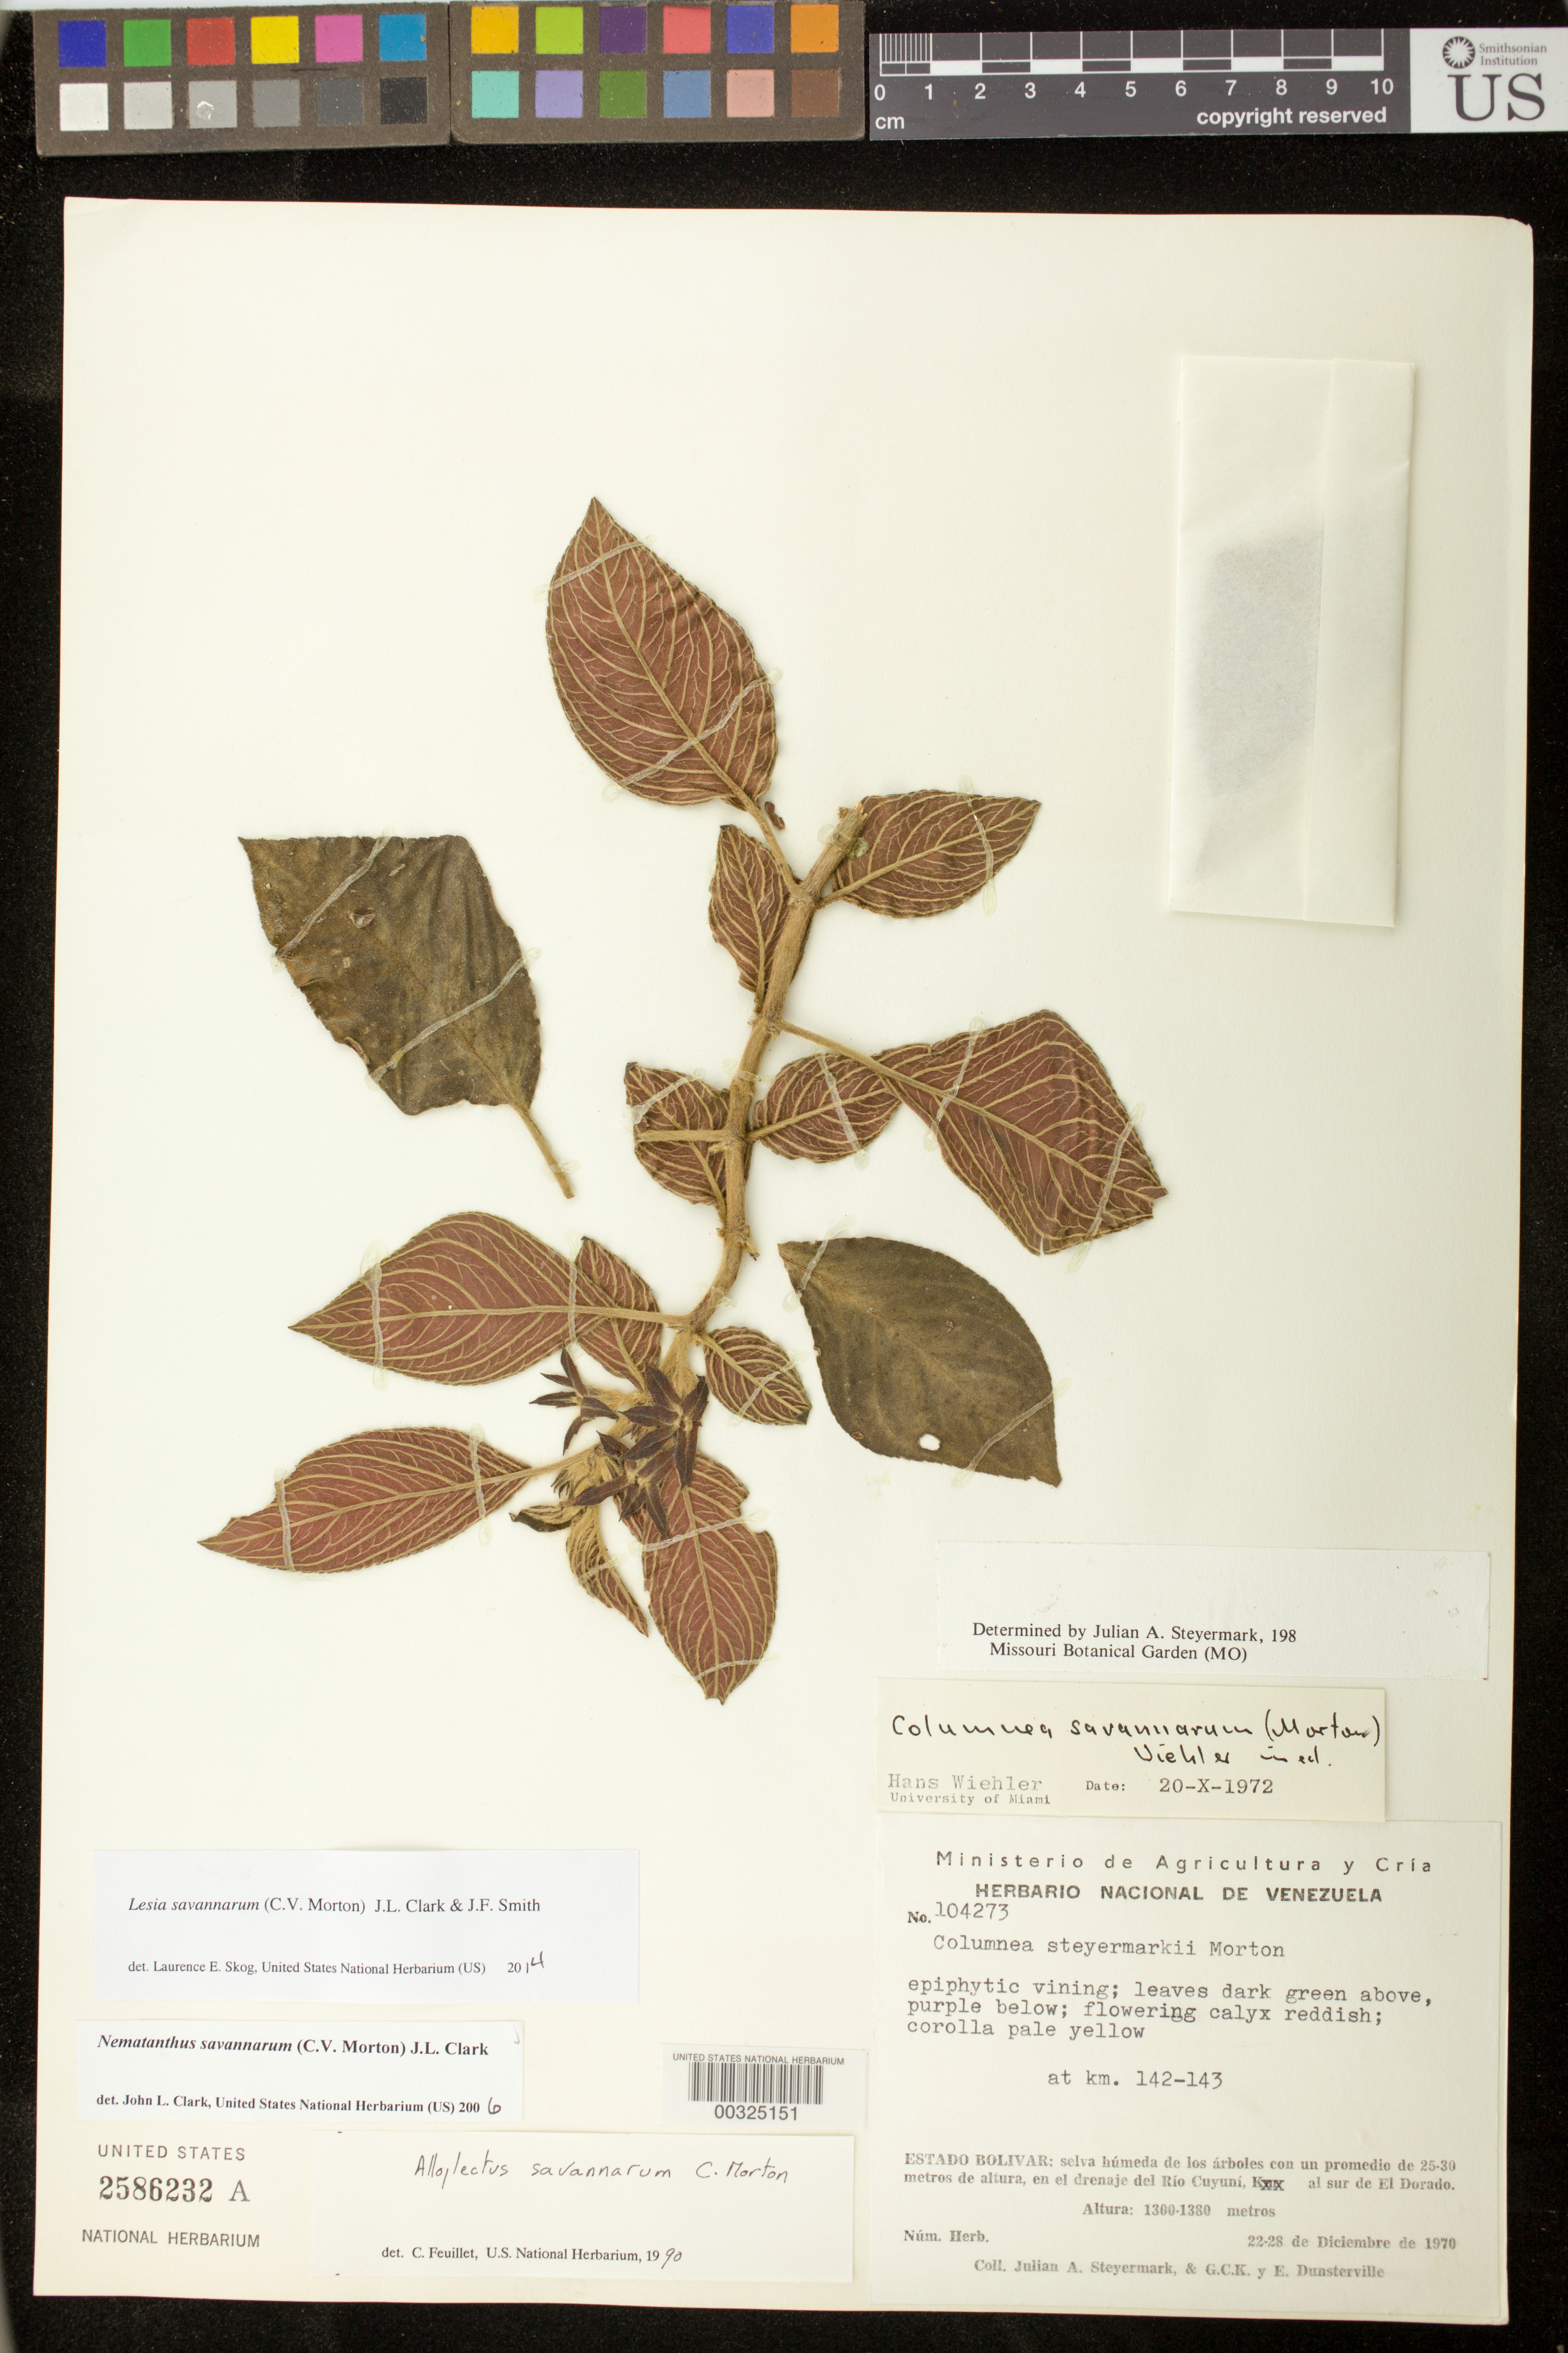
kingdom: Plantae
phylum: Tracheophyta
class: Magnoliopsida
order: Lamiales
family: Gesneriaceae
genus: Lesia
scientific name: Lesia savannarum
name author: (C.V. Morton) J.L. Clark & J.F. Sm.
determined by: Skog, Laurence E.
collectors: J. Steyermark, G. C. K. Dunsterville & E. Dunsterville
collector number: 104273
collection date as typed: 22-28 Dec 1970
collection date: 1970-12-22/1970-12-28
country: Venezuela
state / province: Bolívar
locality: Drainage of Rio Cuyuni, S of El Dorado, at km 142-143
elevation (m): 1300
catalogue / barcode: US 2586232A